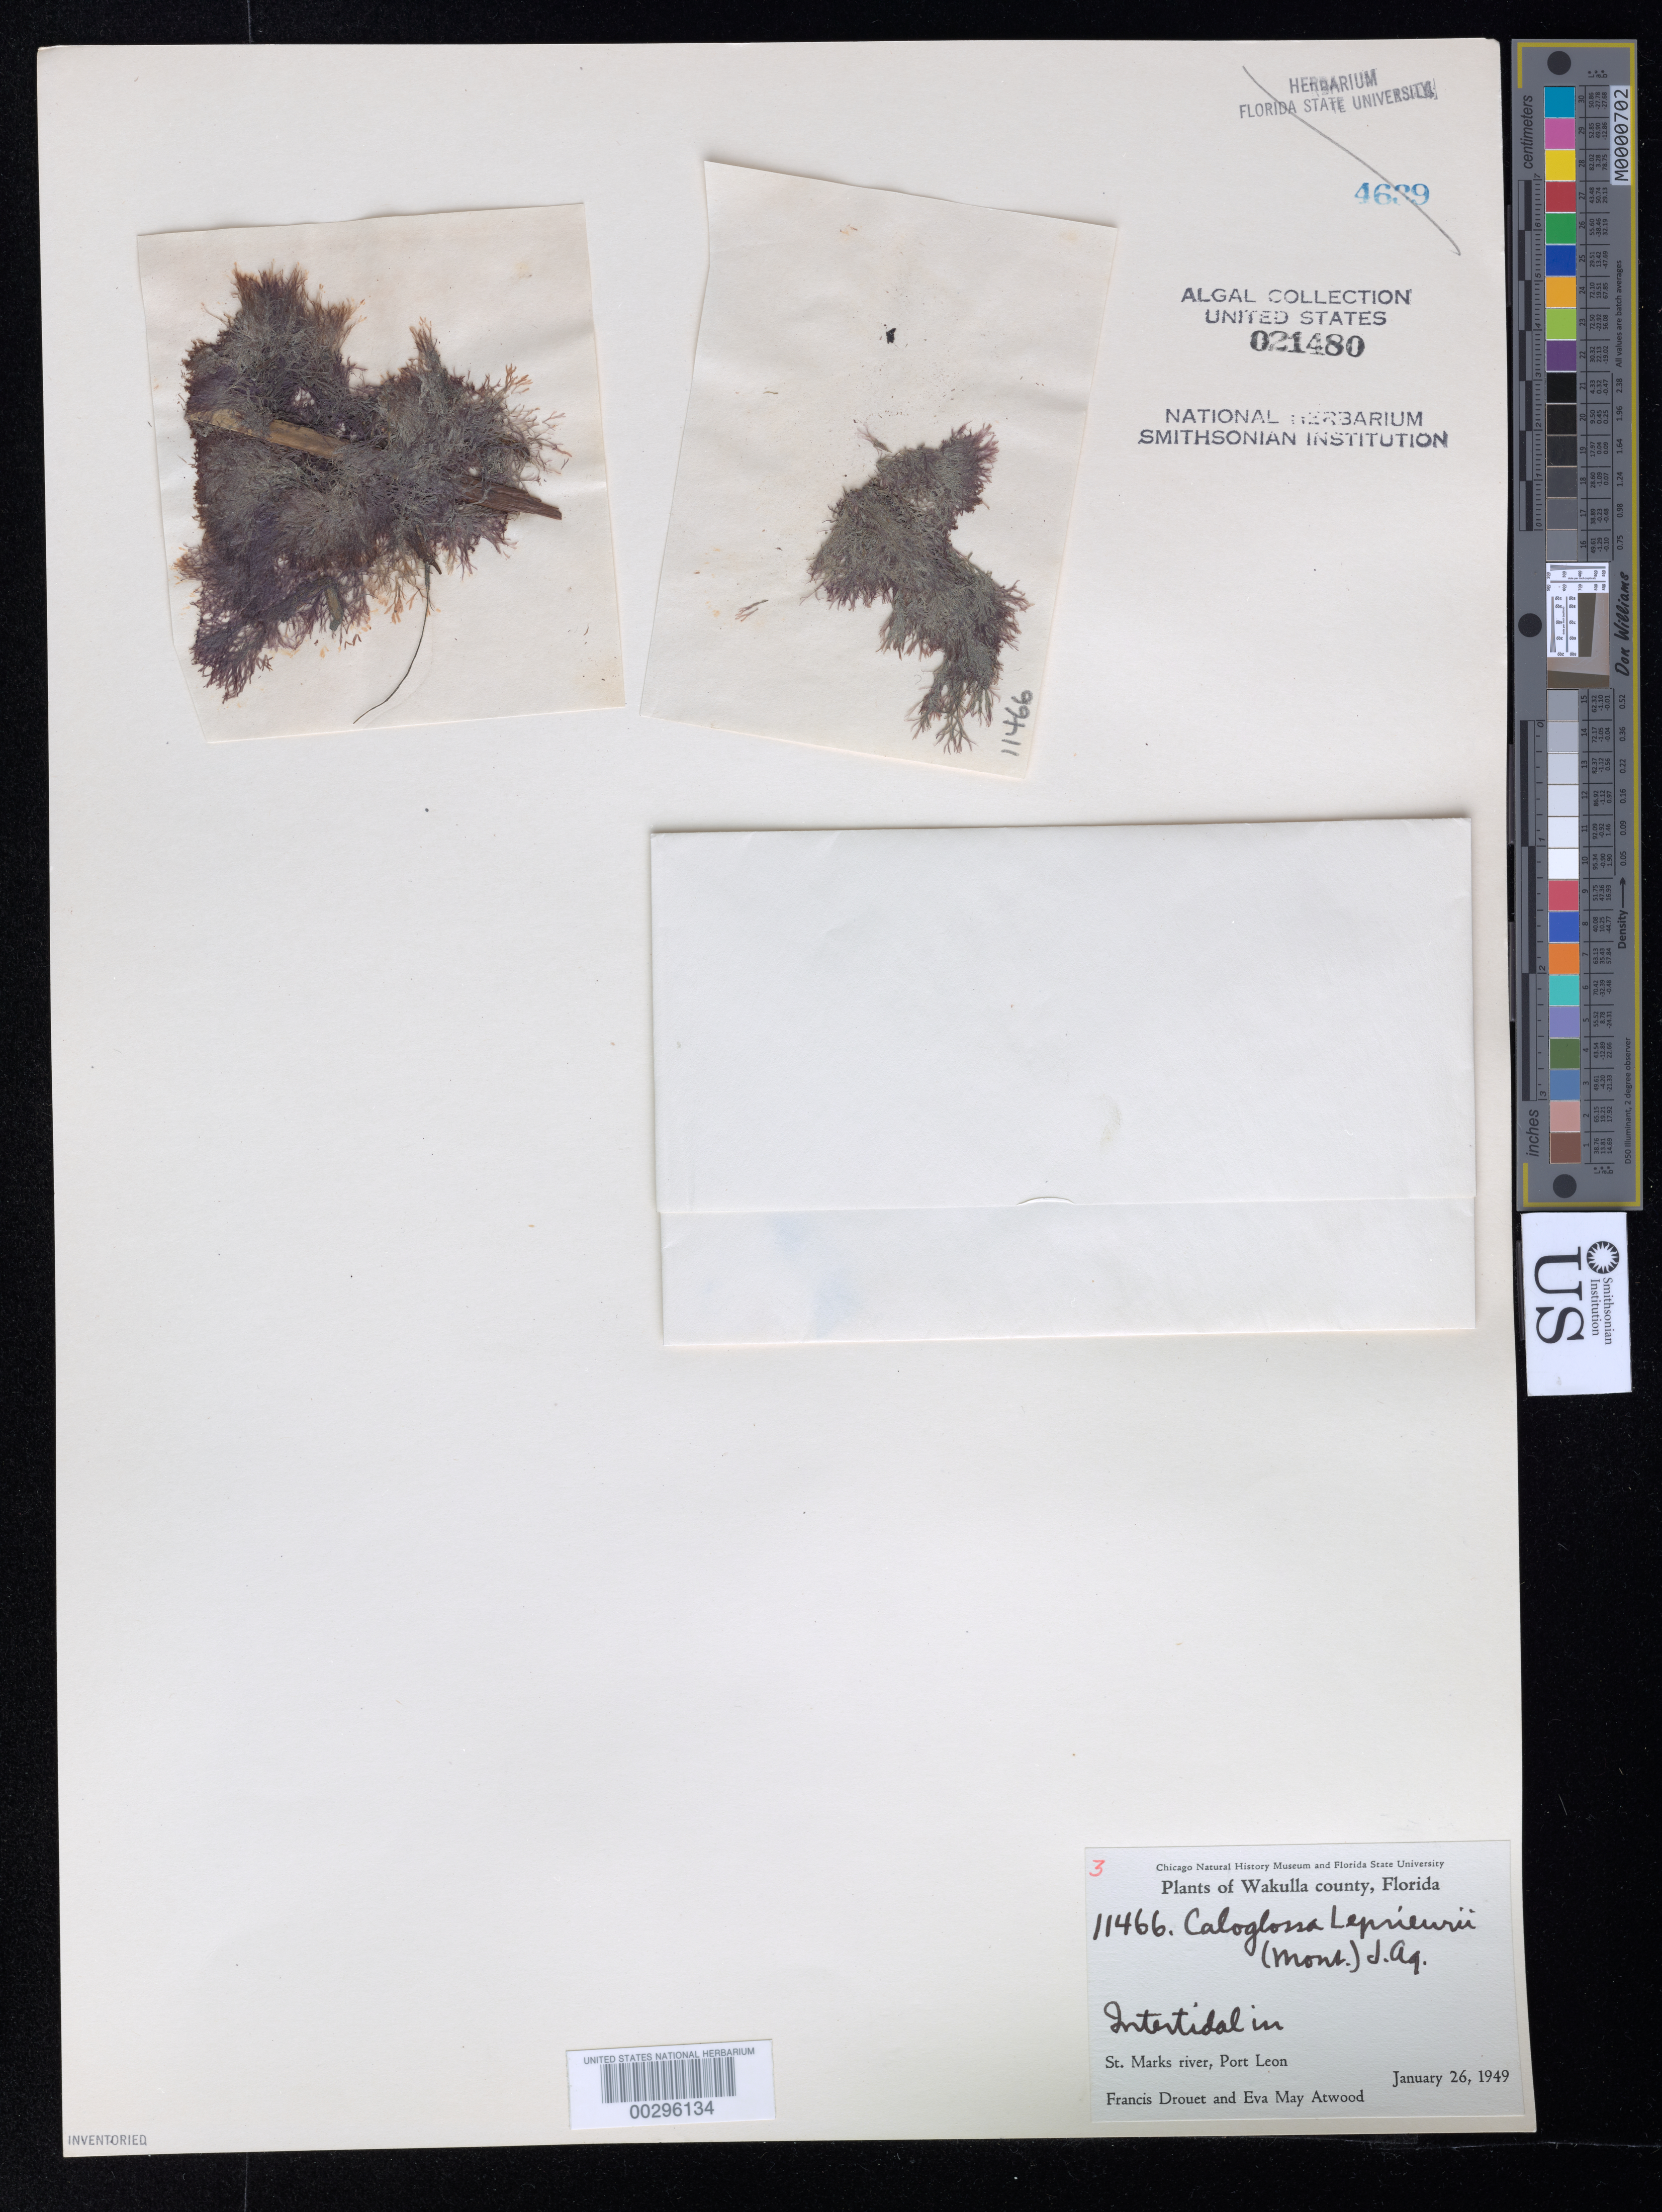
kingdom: Plantae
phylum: Rhodophyta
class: Florideophyceae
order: Ceramiales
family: Delesseriaceae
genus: Caloglossa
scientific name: Caloglossa leprieurii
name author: (Mont.) G. Martens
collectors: F. E. Drouet & E. Atwood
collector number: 11466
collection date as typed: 26 January 1949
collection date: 1949-01-26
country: United States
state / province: Florida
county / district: Wakulla County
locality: St. Marks River, Port Leon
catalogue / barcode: US 21480